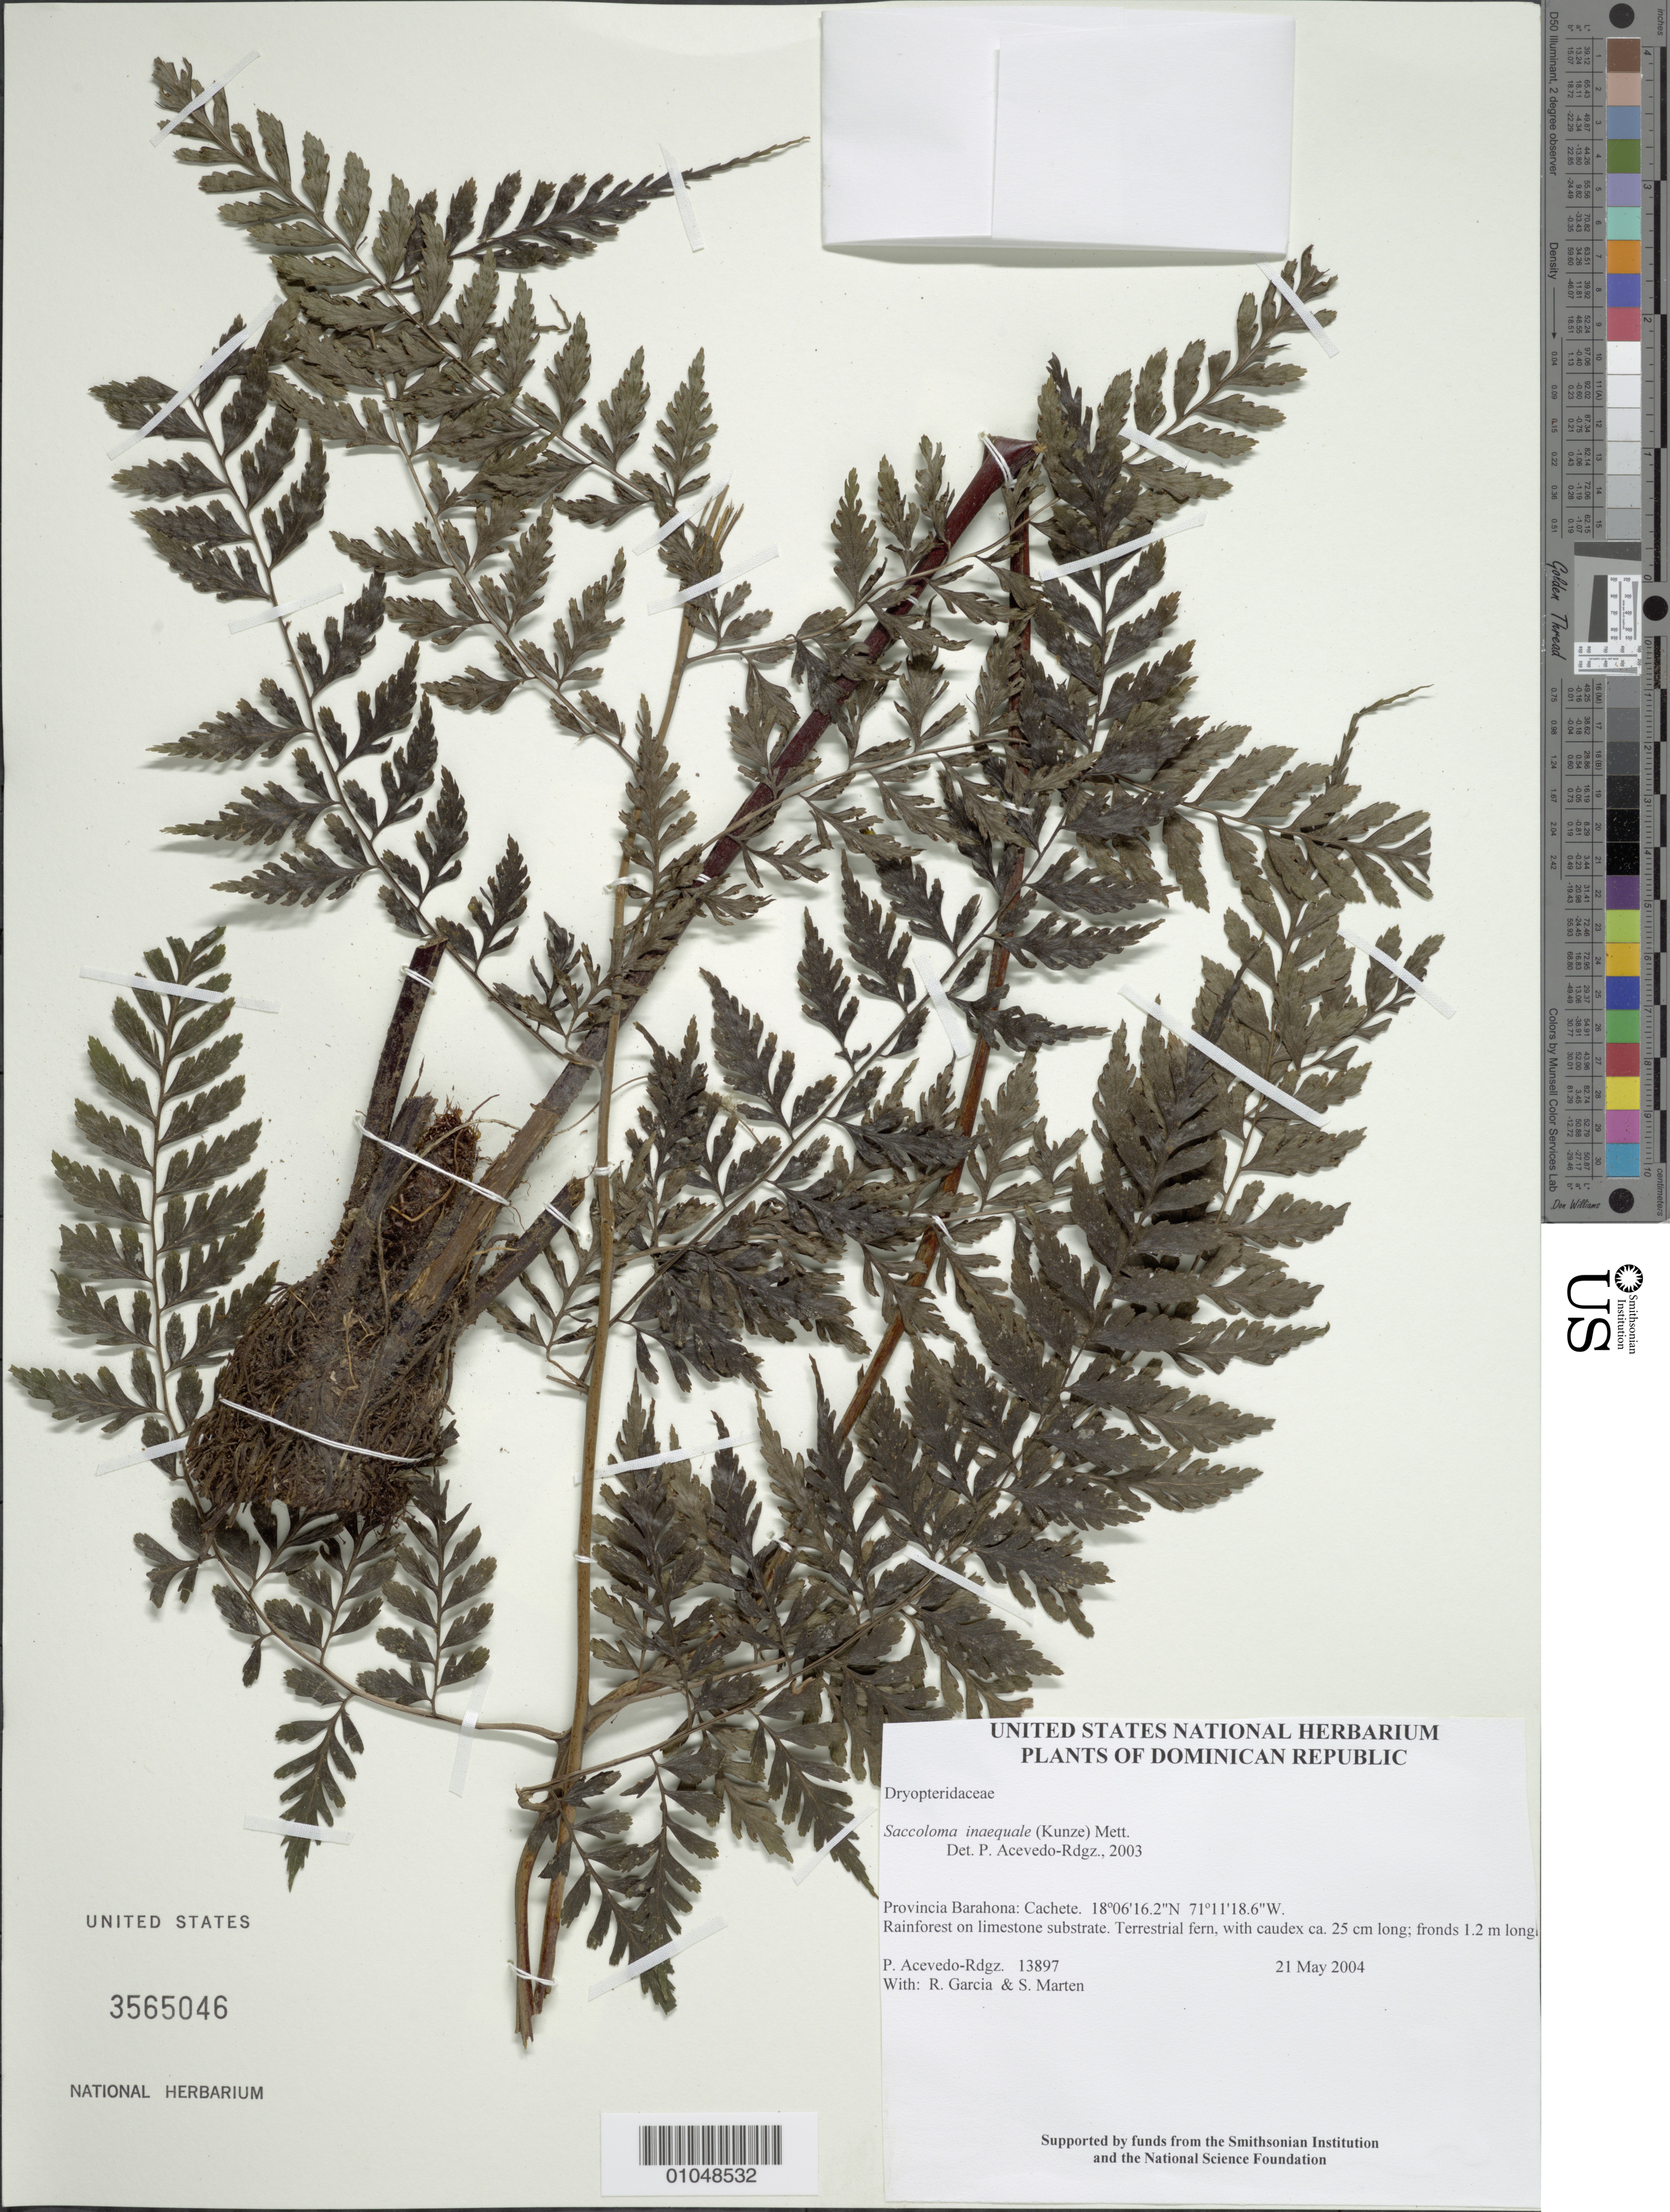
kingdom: Plantae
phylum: Tracheophyta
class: Polypodiopsida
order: Polypodiales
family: Saccolomataceae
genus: Saccoloma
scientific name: Saccoloma inaequale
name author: (Kunze) Mett.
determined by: Acevedo-Rodríguez, P., (BOT), Smithsonian Institution - National Museum of Natural History (UNITED STATES)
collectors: P. Acevedo-Rodr., R. G. García & S. Marten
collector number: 13897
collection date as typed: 21 May 2004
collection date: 2004-05-21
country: Dominican Republic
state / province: Barahona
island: Hispaniola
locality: Cachete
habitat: Rainforest on limestone substrate.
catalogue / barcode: US 3565046